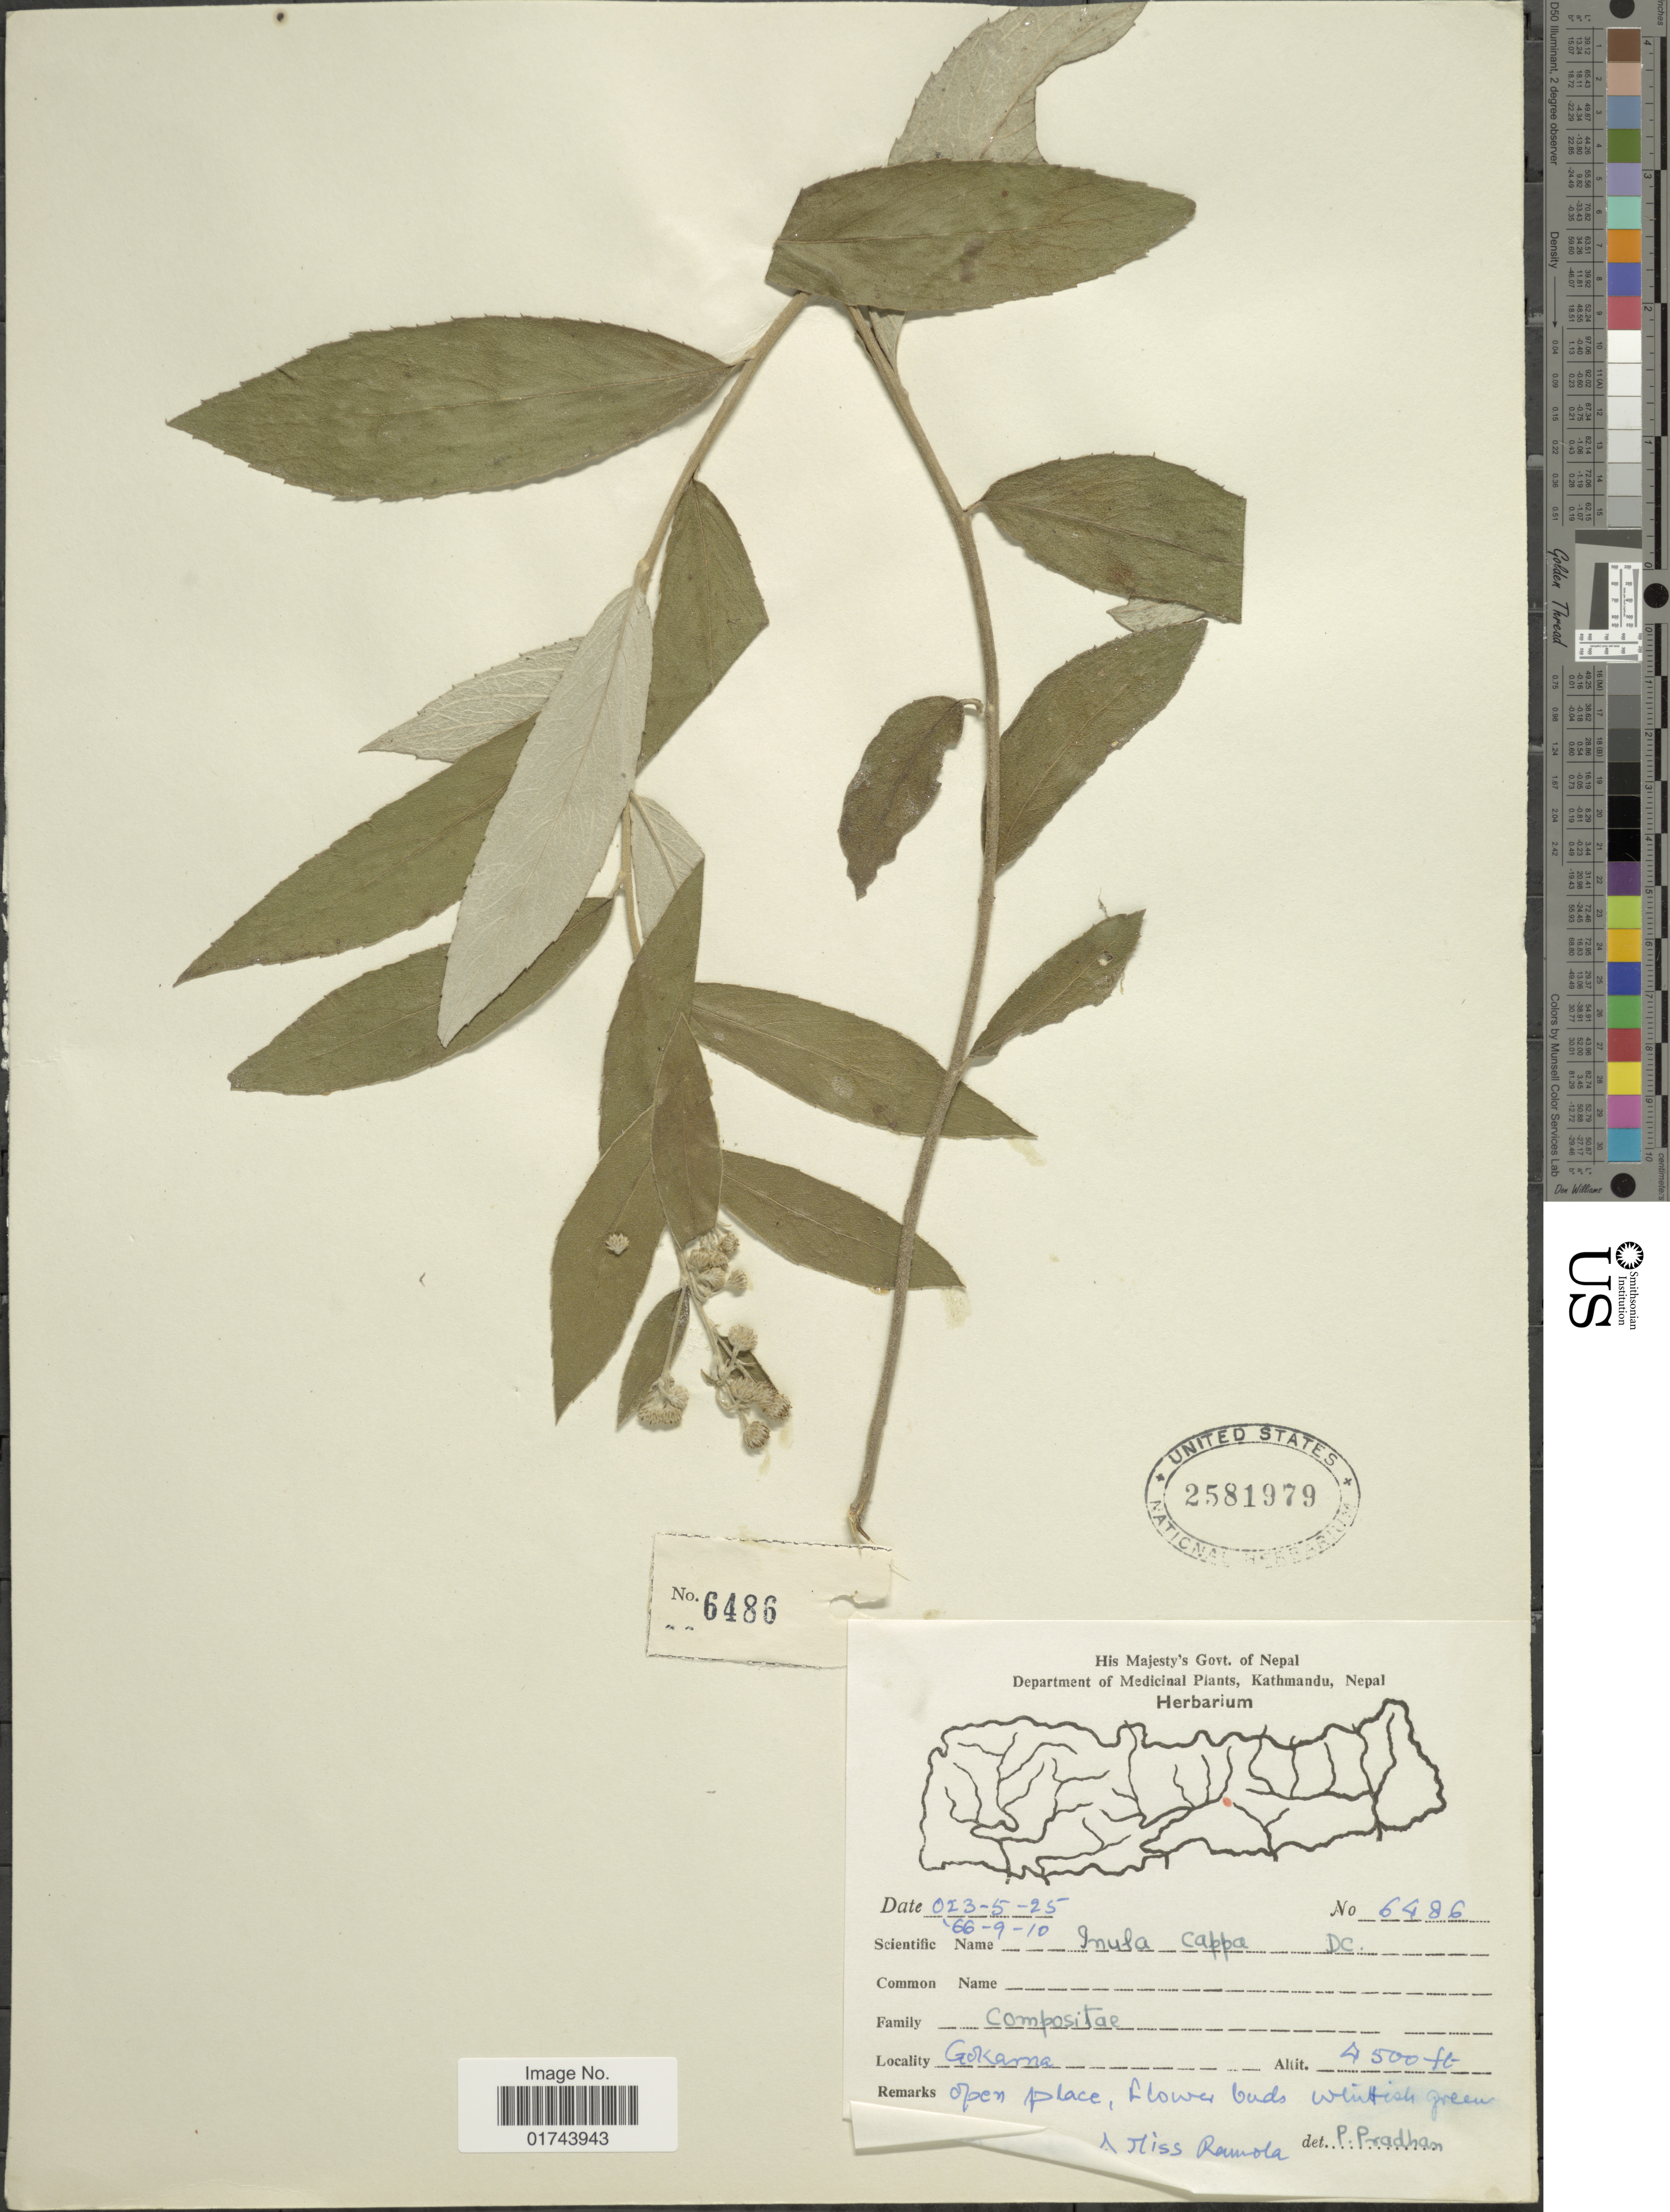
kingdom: Plantae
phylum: Tracheophyta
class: Magnoliopsida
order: Asterales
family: Asteraceae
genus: Inula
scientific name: Inula cappa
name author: (Buch.-Ham. ex D. Don) DC.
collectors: R. Thapa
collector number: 6486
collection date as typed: Transcribed d/m/y: 10/9/66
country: Nepal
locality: Gokarna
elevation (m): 1372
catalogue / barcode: US 2581979